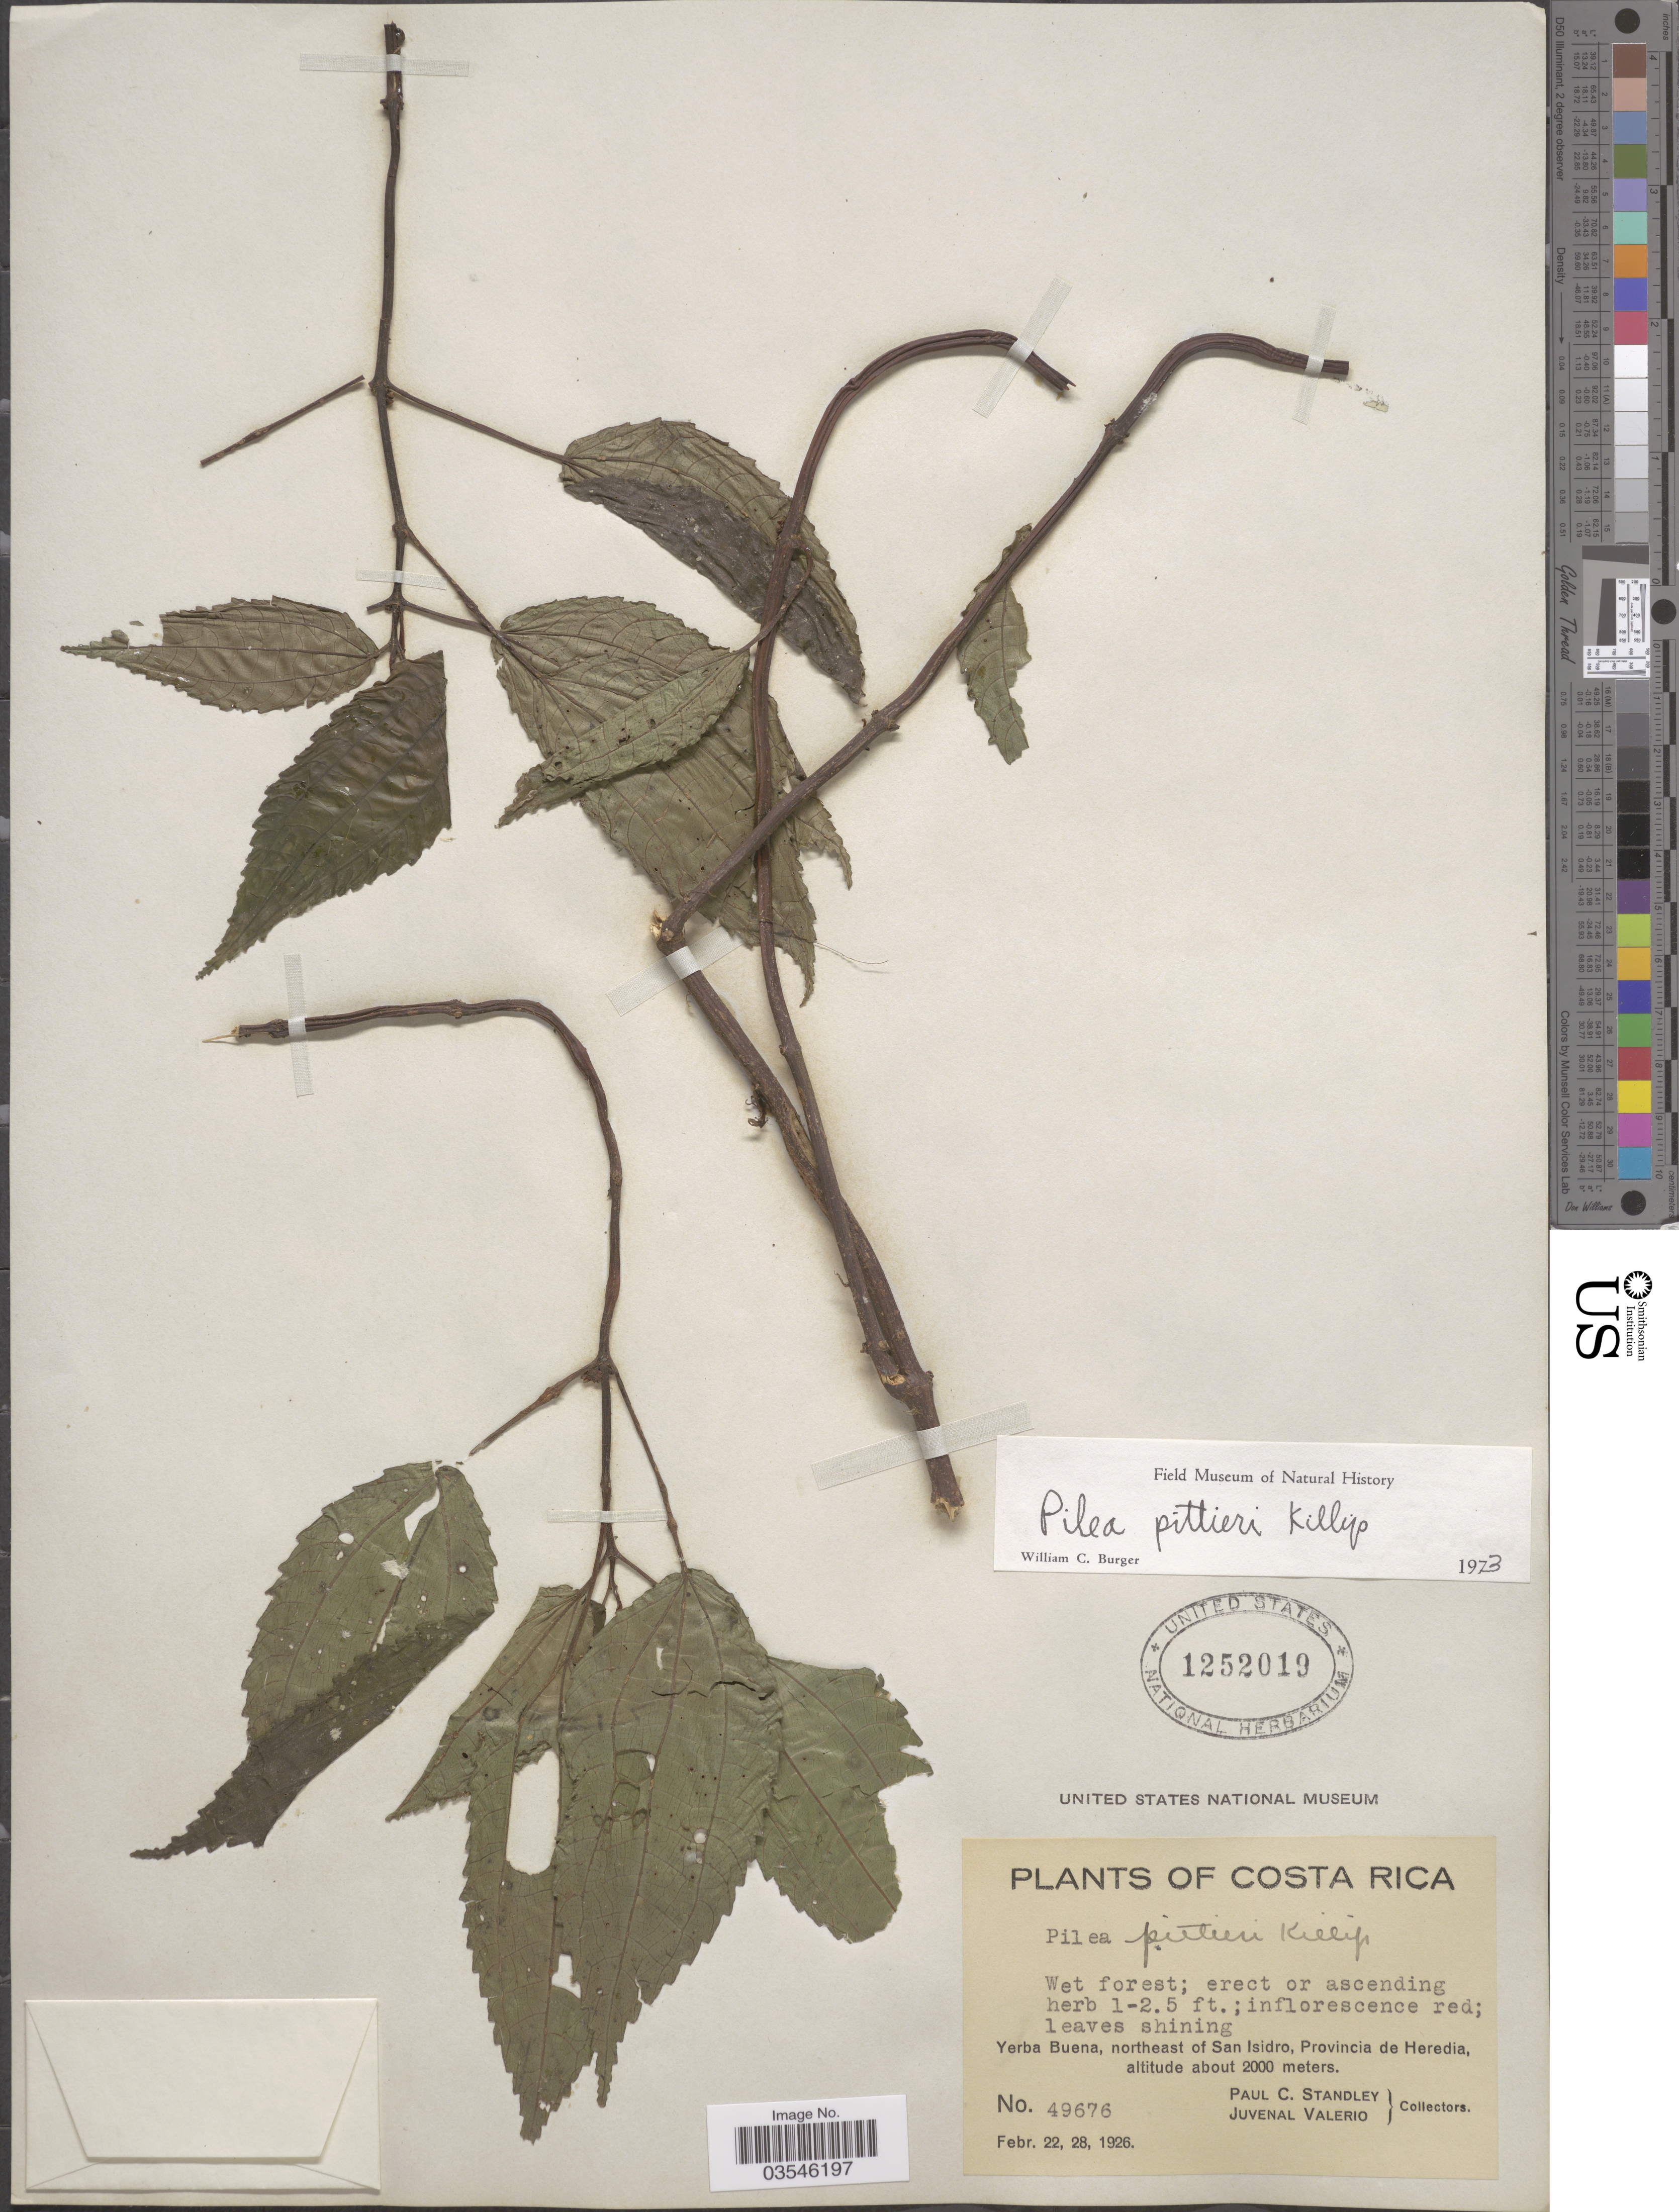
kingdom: Plantae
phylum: Tracheophyta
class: Magnoliopsida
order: Rosales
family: Urticaceae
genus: Pilea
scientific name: Pilea pittieri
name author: Killip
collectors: P. C. Standley & J. Valerio R.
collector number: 49676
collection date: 1926-02-22/1926-02-28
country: Costa Rica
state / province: Heredia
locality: Yerba Buena, northeast of San Isidro, Provincia de Heredia.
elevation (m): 2000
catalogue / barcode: US 1252019